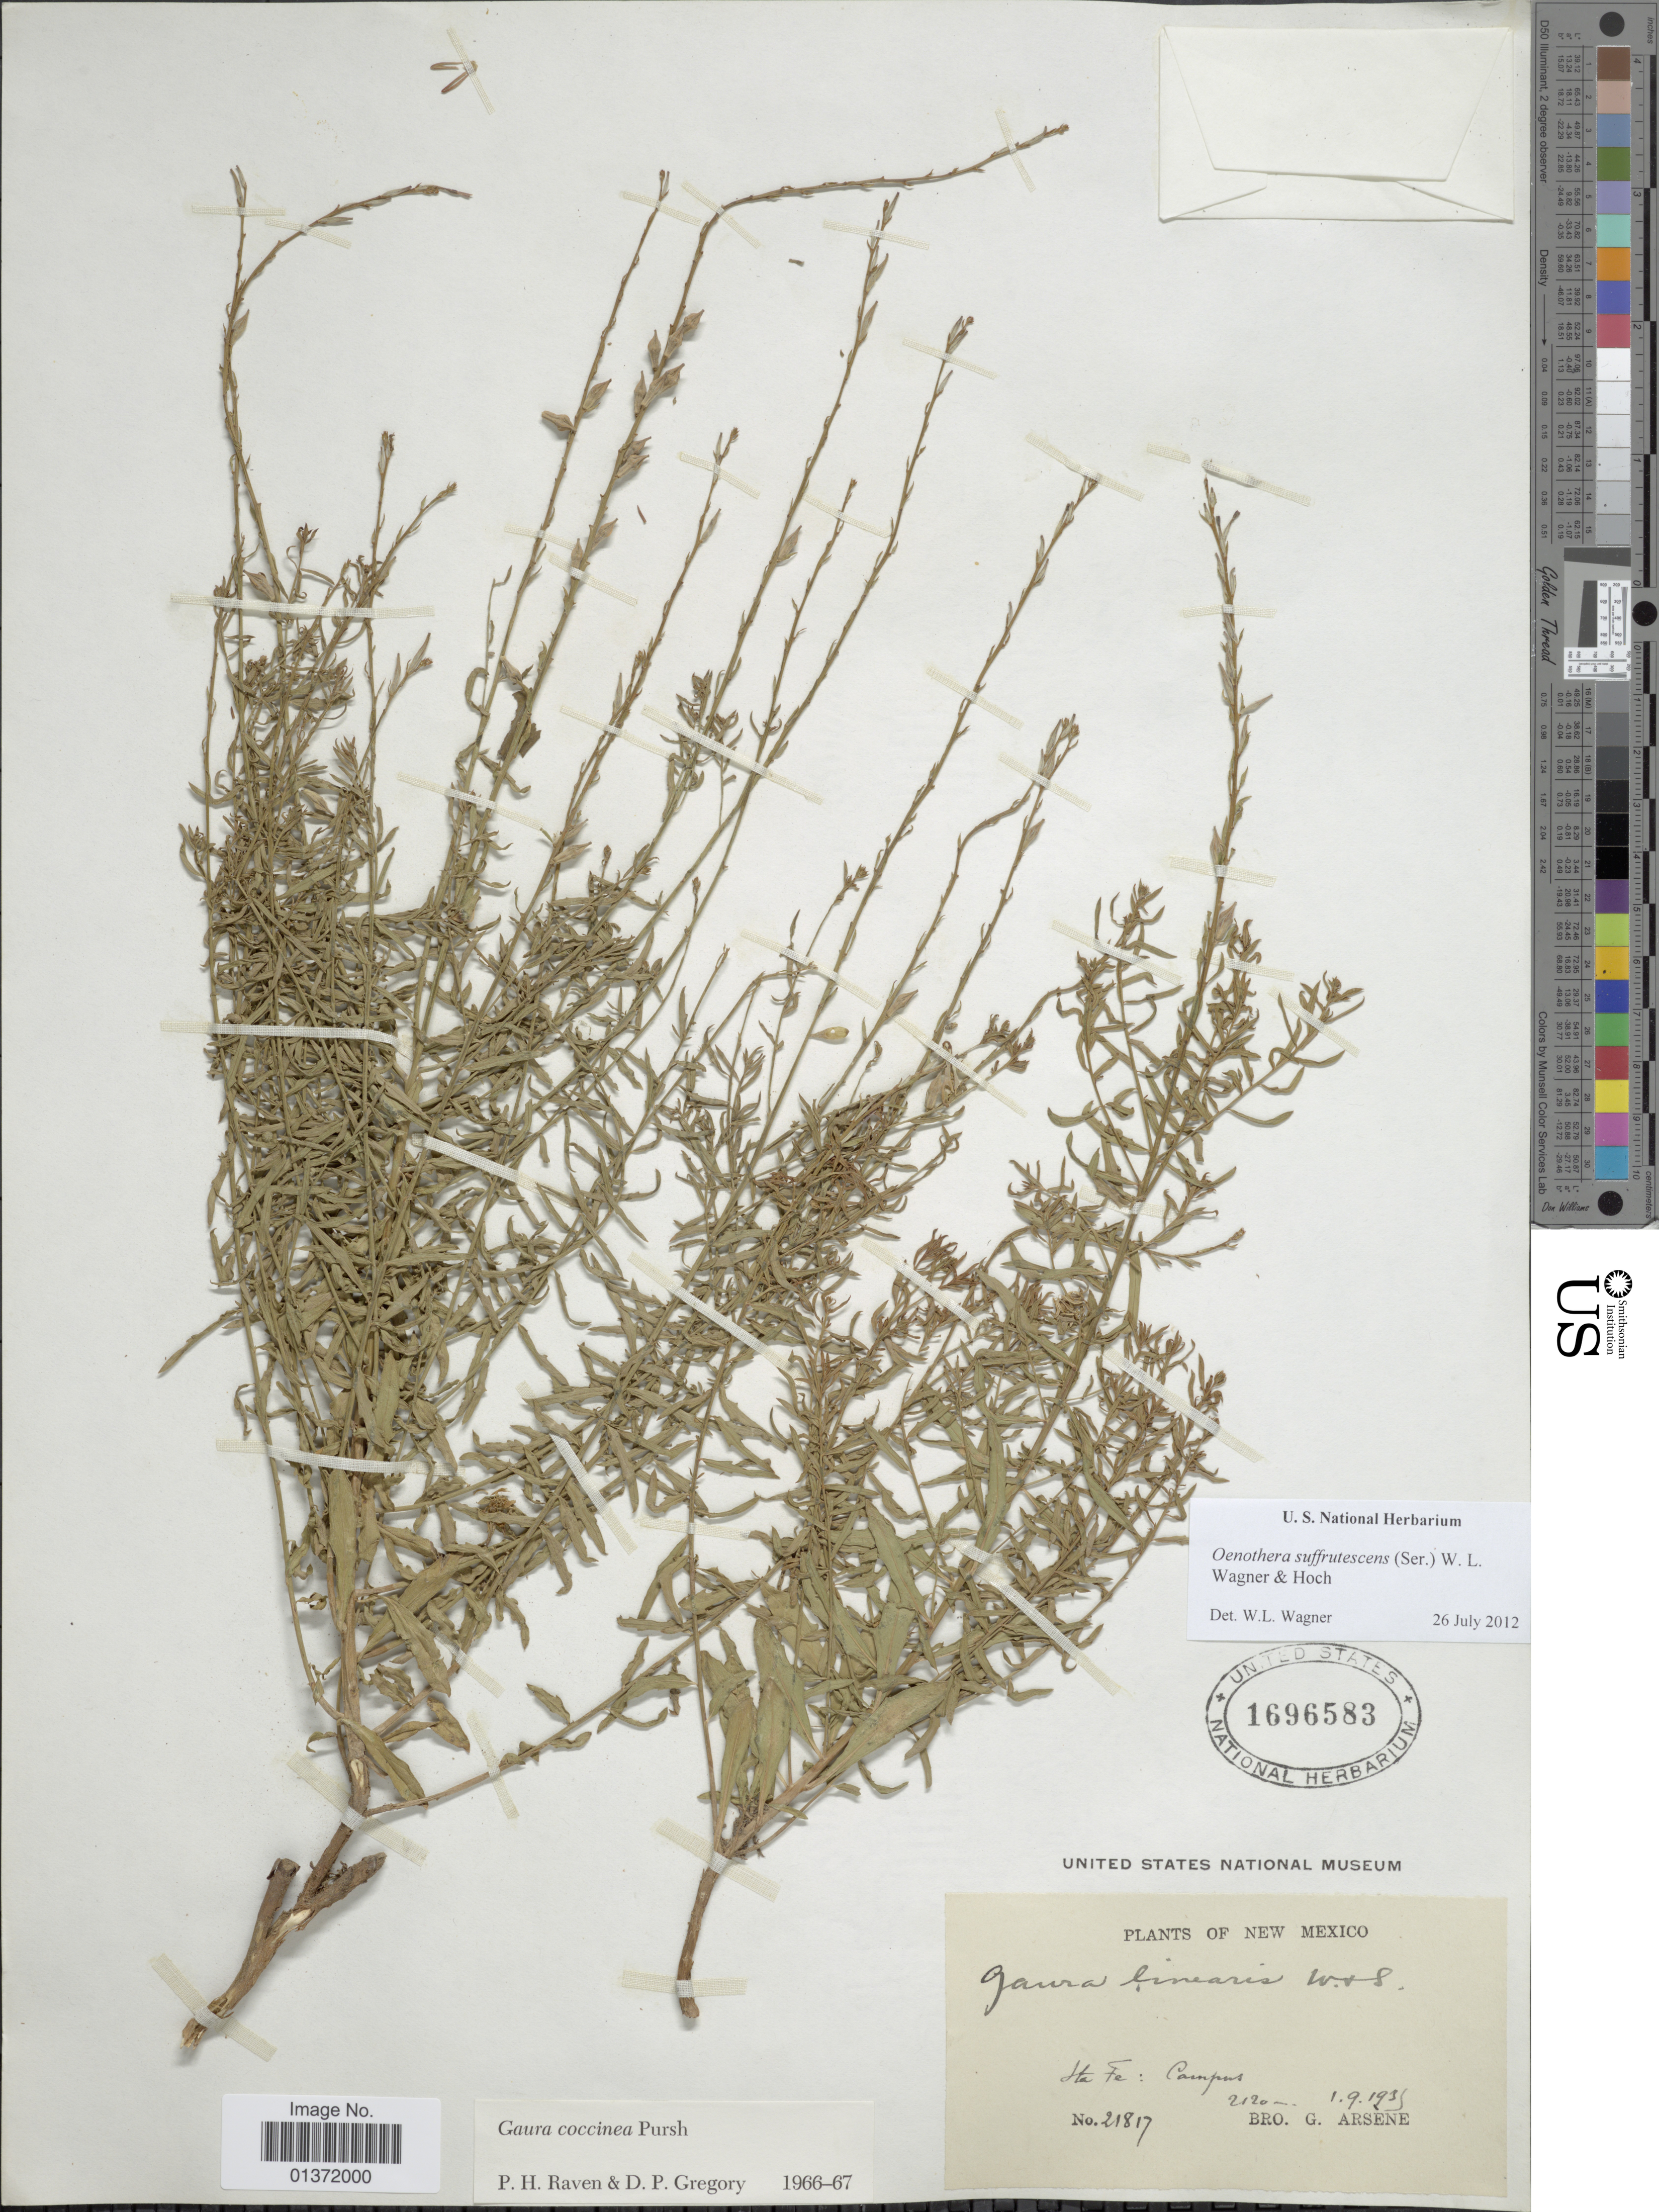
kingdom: Plantae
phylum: Tracheophyta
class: Magnoliopsida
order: Myrtales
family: Onagraceae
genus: Oenothera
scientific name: Oenothera suffrutescens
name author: (Ser.) W.L. Wagner & Hoch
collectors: Bro. G. Arsène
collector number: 21817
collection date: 1935-09-01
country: United States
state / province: New Mexico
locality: Sta Fe: Campus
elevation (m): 2120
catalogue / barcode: US 1696583